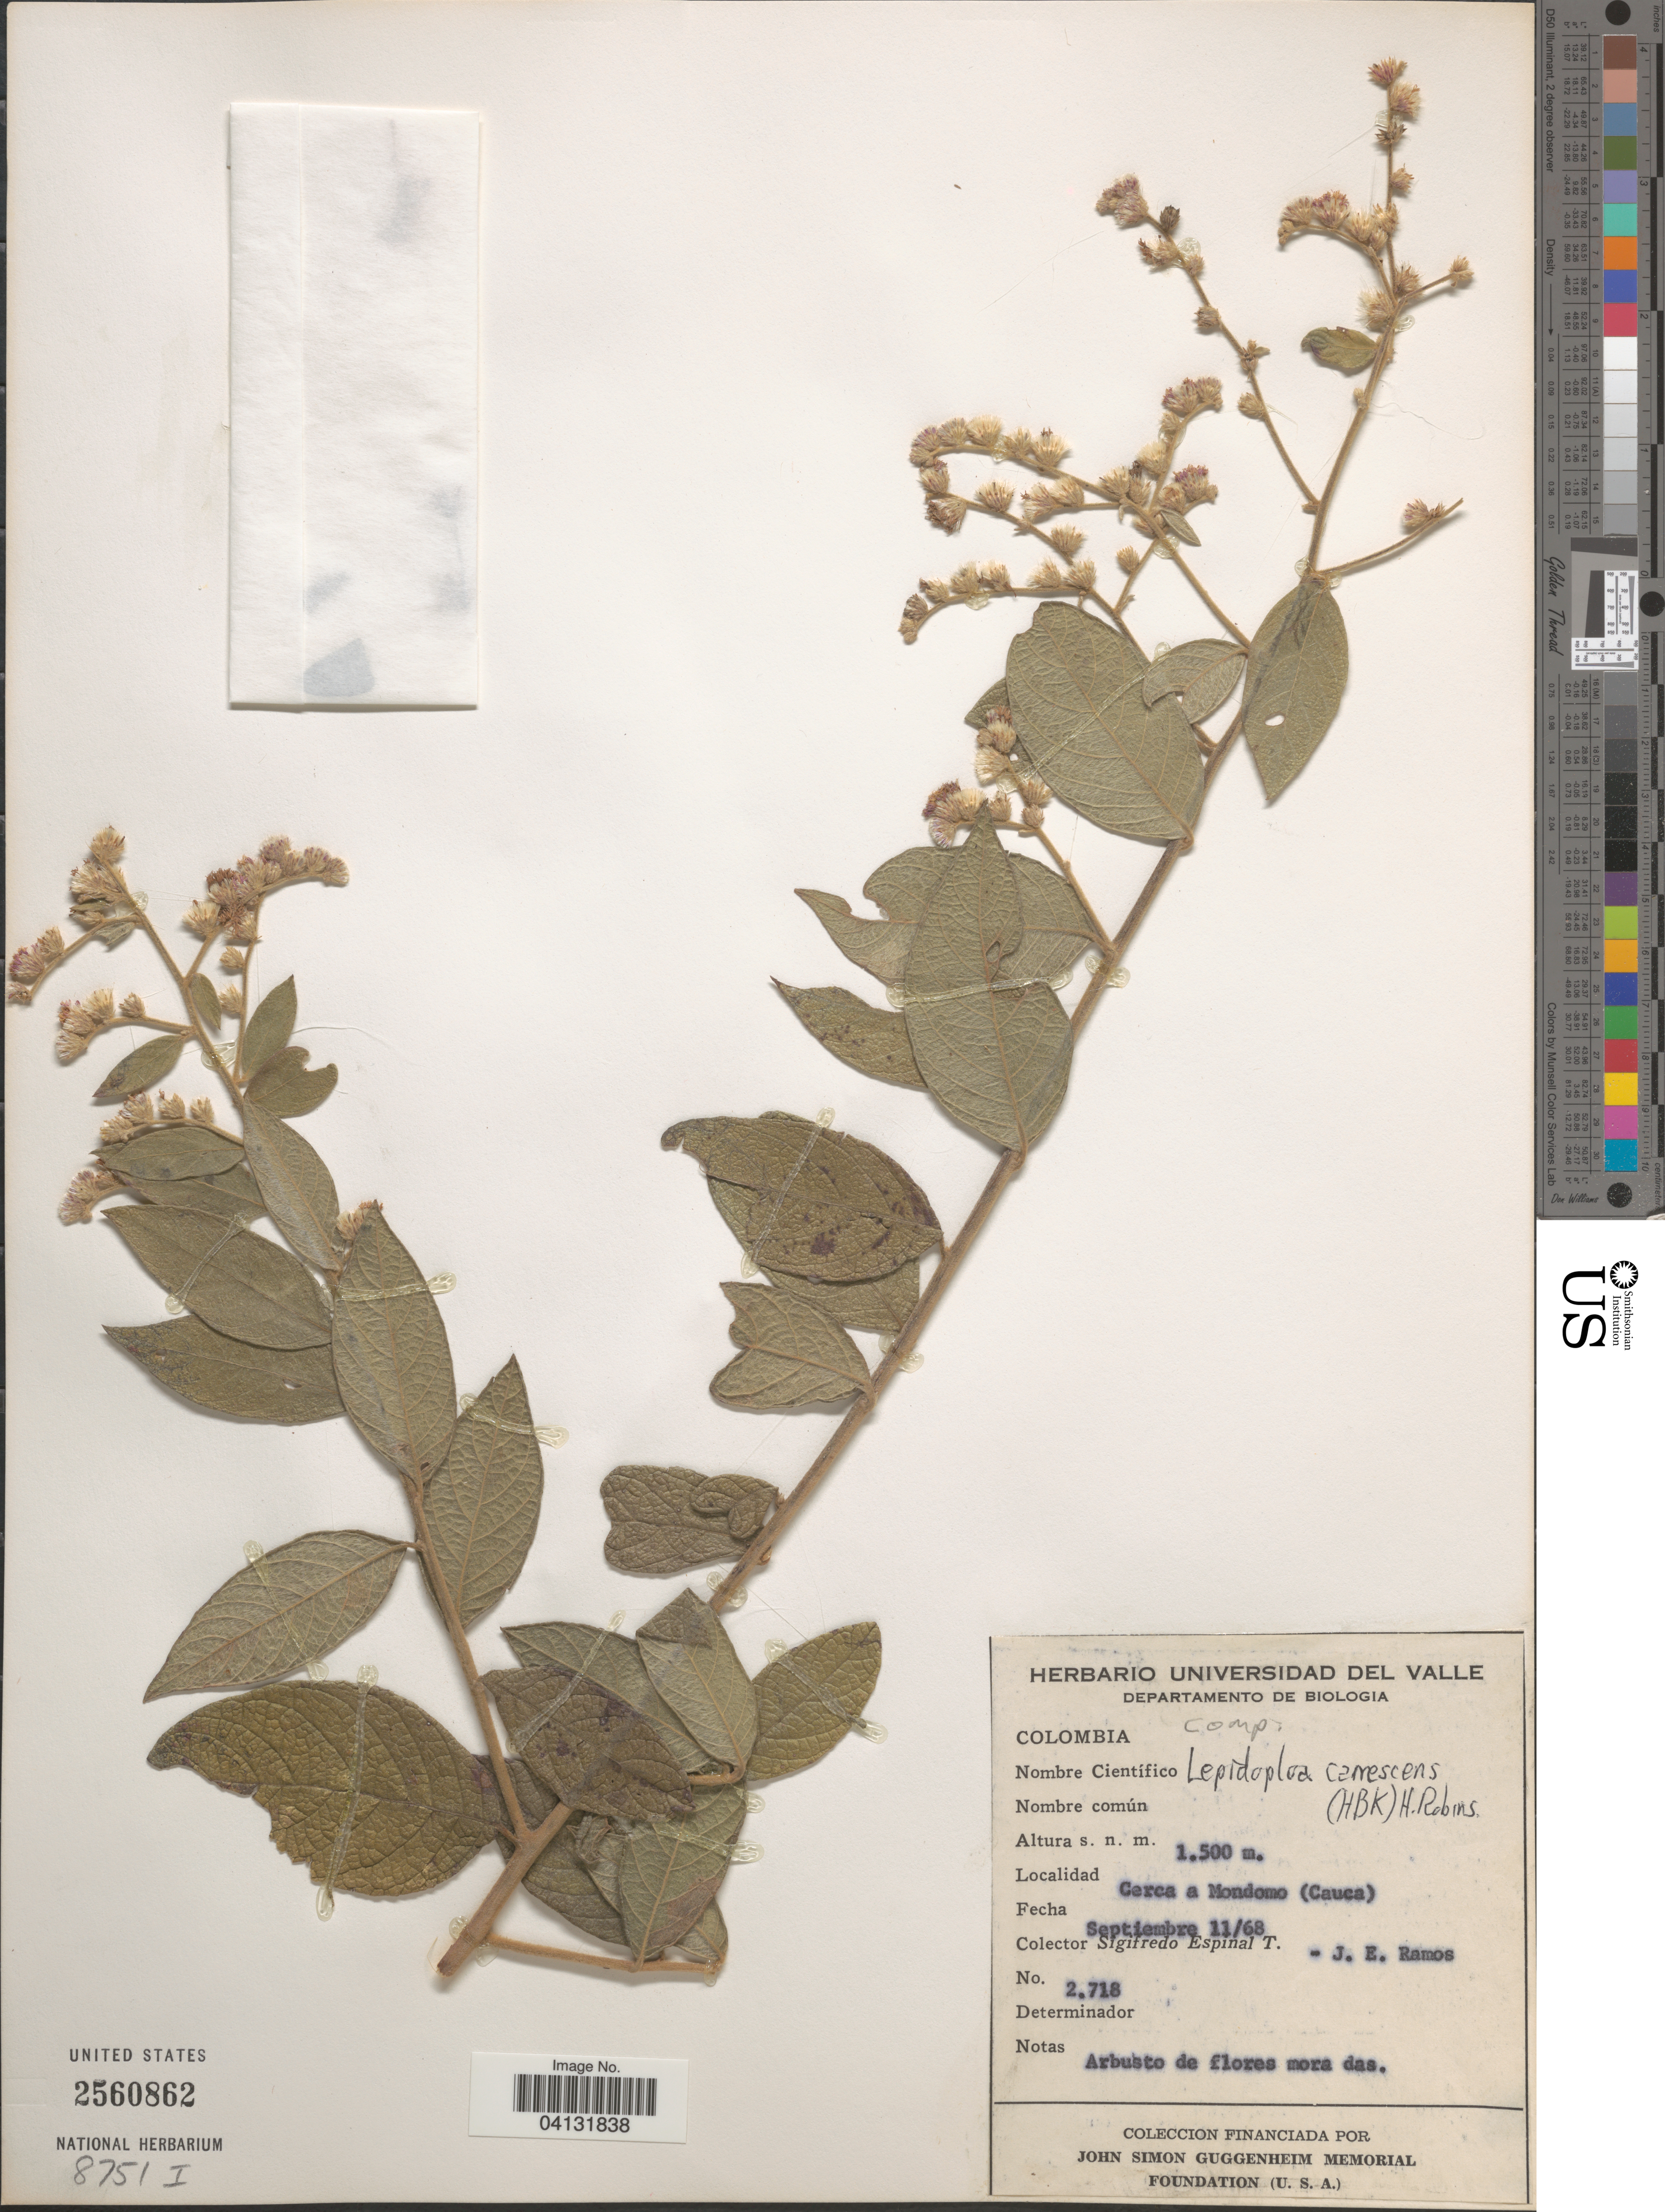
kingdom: Plantae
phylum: Tracheophyta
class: Magnoliopsida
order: Asterales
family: Asteraceae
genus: Lepidaploa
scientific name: Lepidaploa canescens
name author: (Kunth) H. Rob.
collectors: S. Espinal T. & J. E. Ramos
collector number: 2718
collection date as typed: Transcribed d/m/y: 11/9/68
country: Colombia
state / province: Cauca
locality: Cerca a Mondomo.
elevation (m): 1500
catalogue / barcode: US 2560862